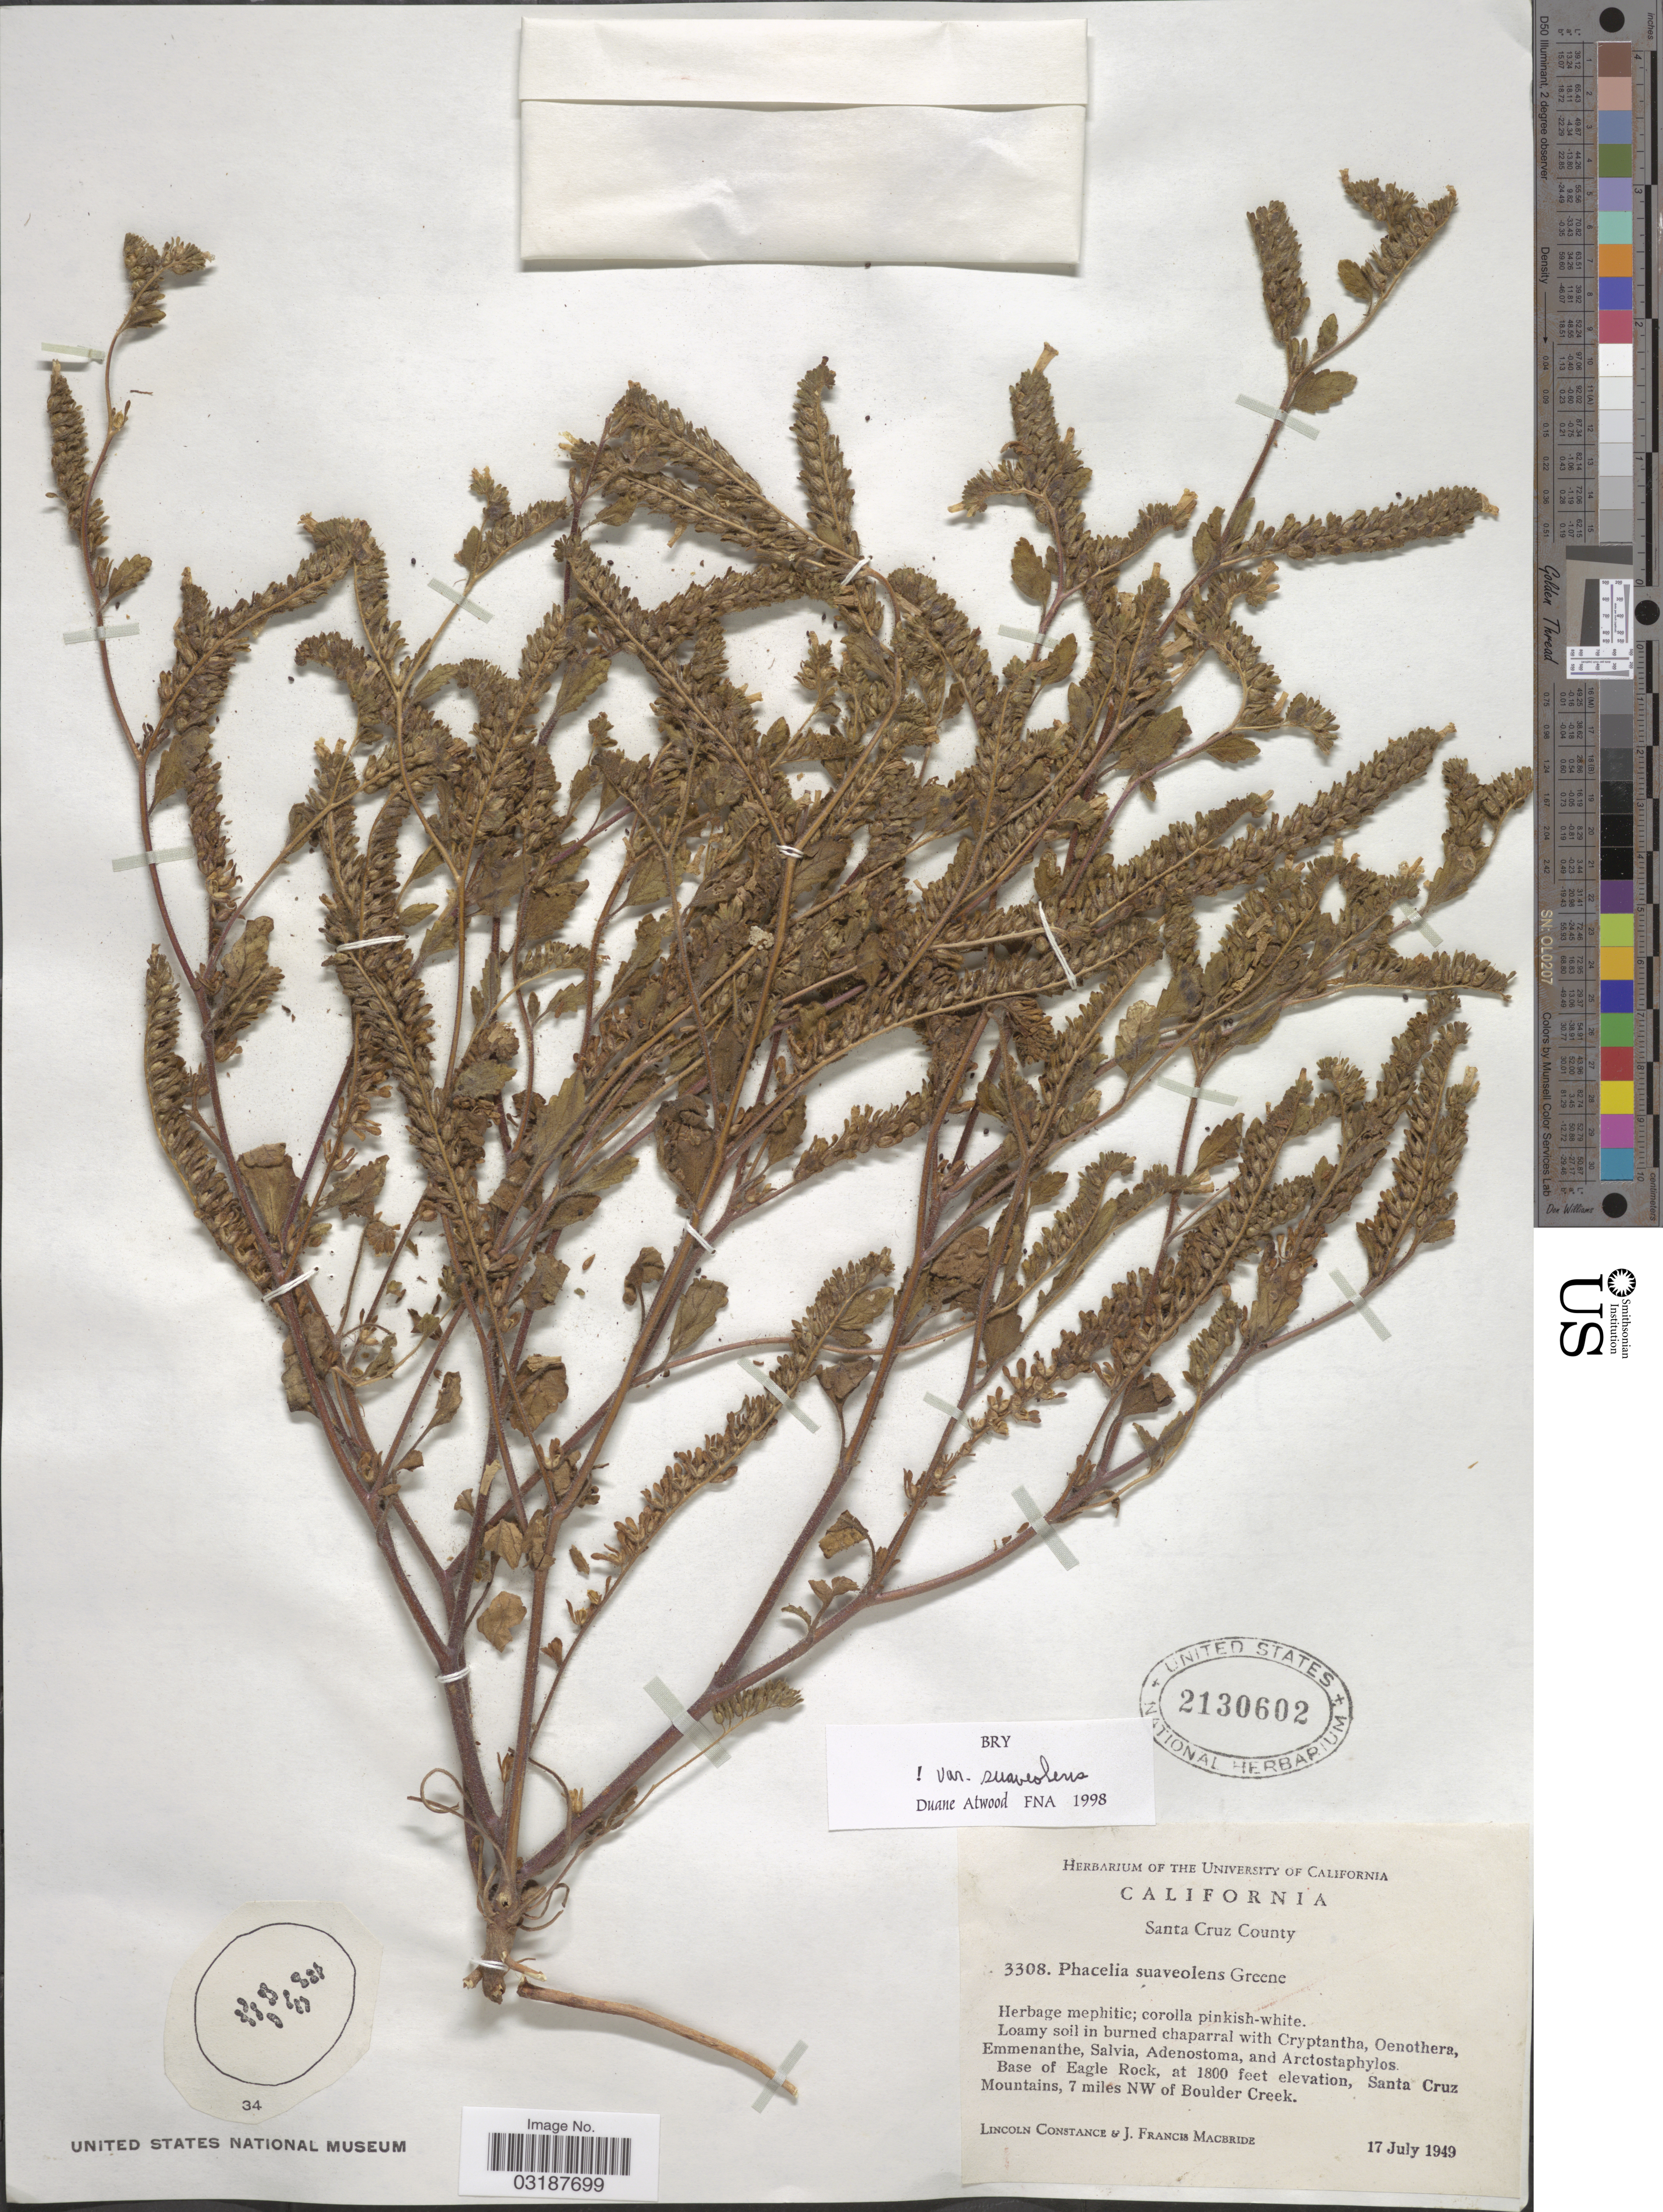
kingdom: Plantae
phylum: Tracheophyta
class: Magnoliopsida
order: Boraginales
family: Hydrophyllaceae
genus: Phacelia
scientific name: Phacelia suaveolens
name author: S.W. Greene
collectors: L. Constance & J. F. Macbride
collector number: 3308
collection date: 1949-07-17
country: United States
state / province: California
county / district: Santa Cruz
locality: Santa Cruz County, Base of Eagle Rock, Santa Cruz Mountains, 7 miles NW of Boulder Creek.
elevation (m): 549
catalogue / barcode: US 2130602